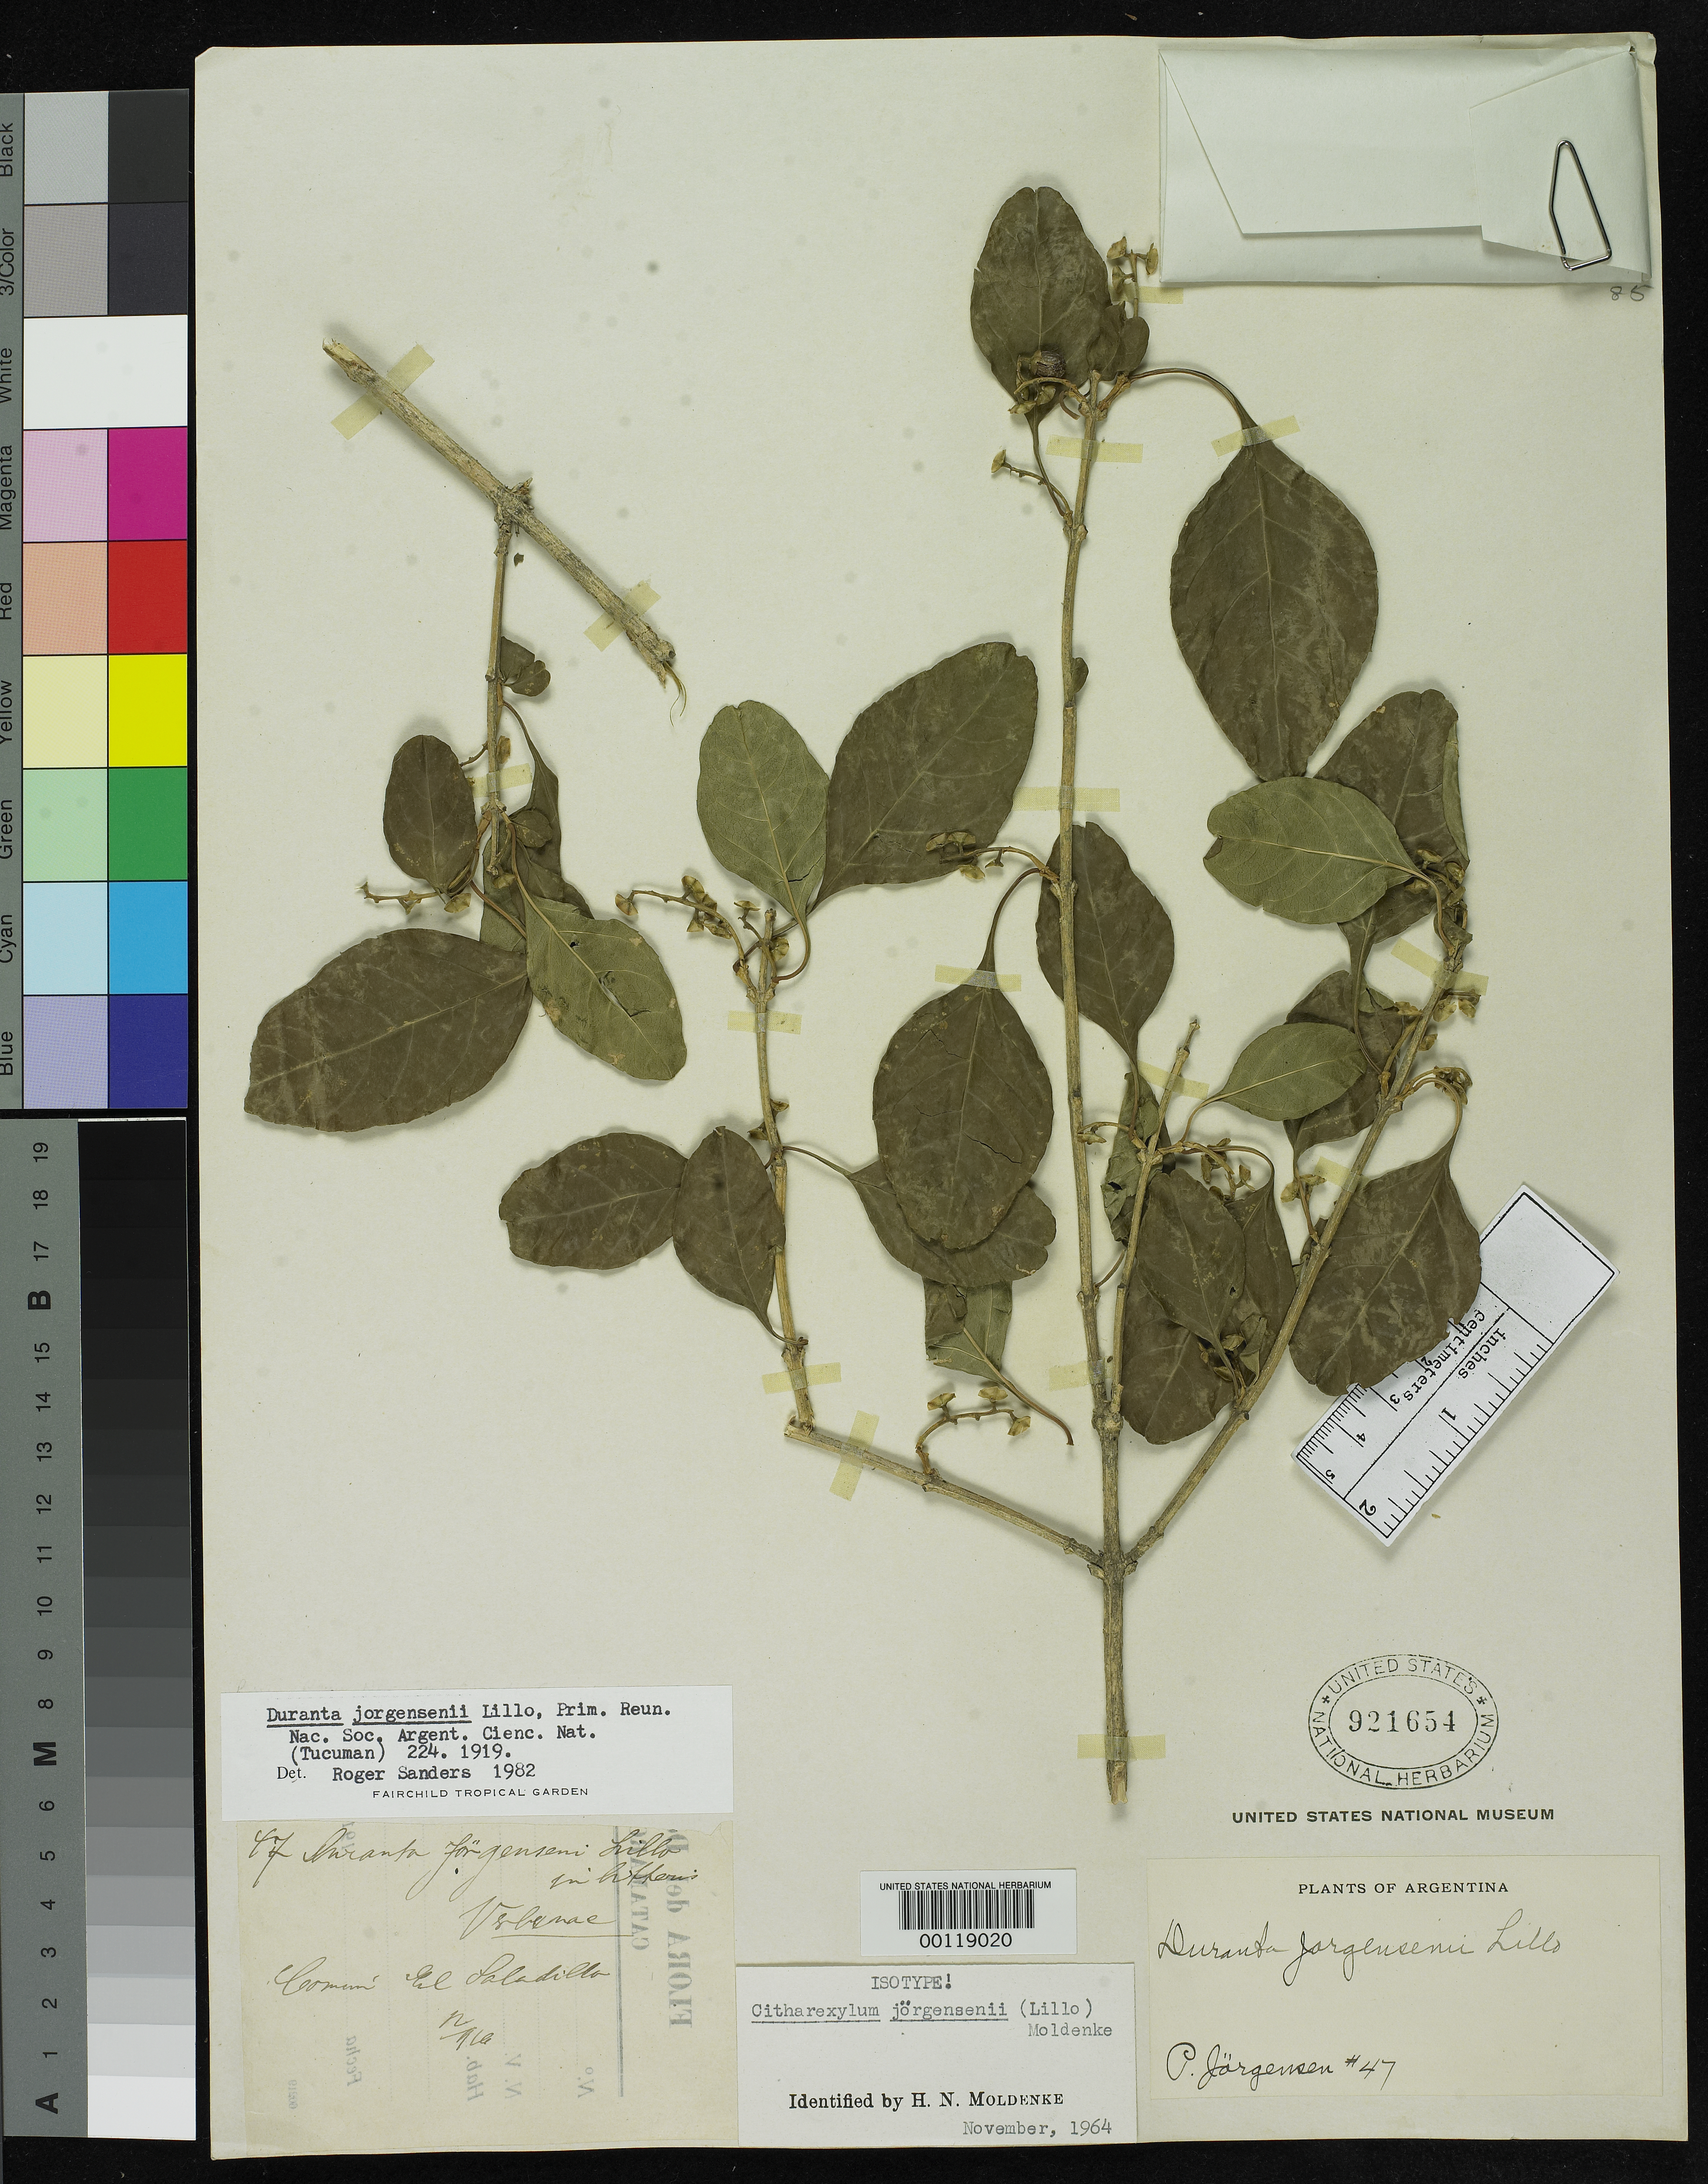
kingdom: Plantae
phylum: Tracheophyta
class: Magnoliopsida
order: Lamiales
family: Verbenaceae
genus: Duranta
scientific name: Duranta joergensenii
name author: Lillo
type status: Isotype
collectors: P. Jorgensen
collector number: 47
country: Argentina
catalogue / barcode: US 921654